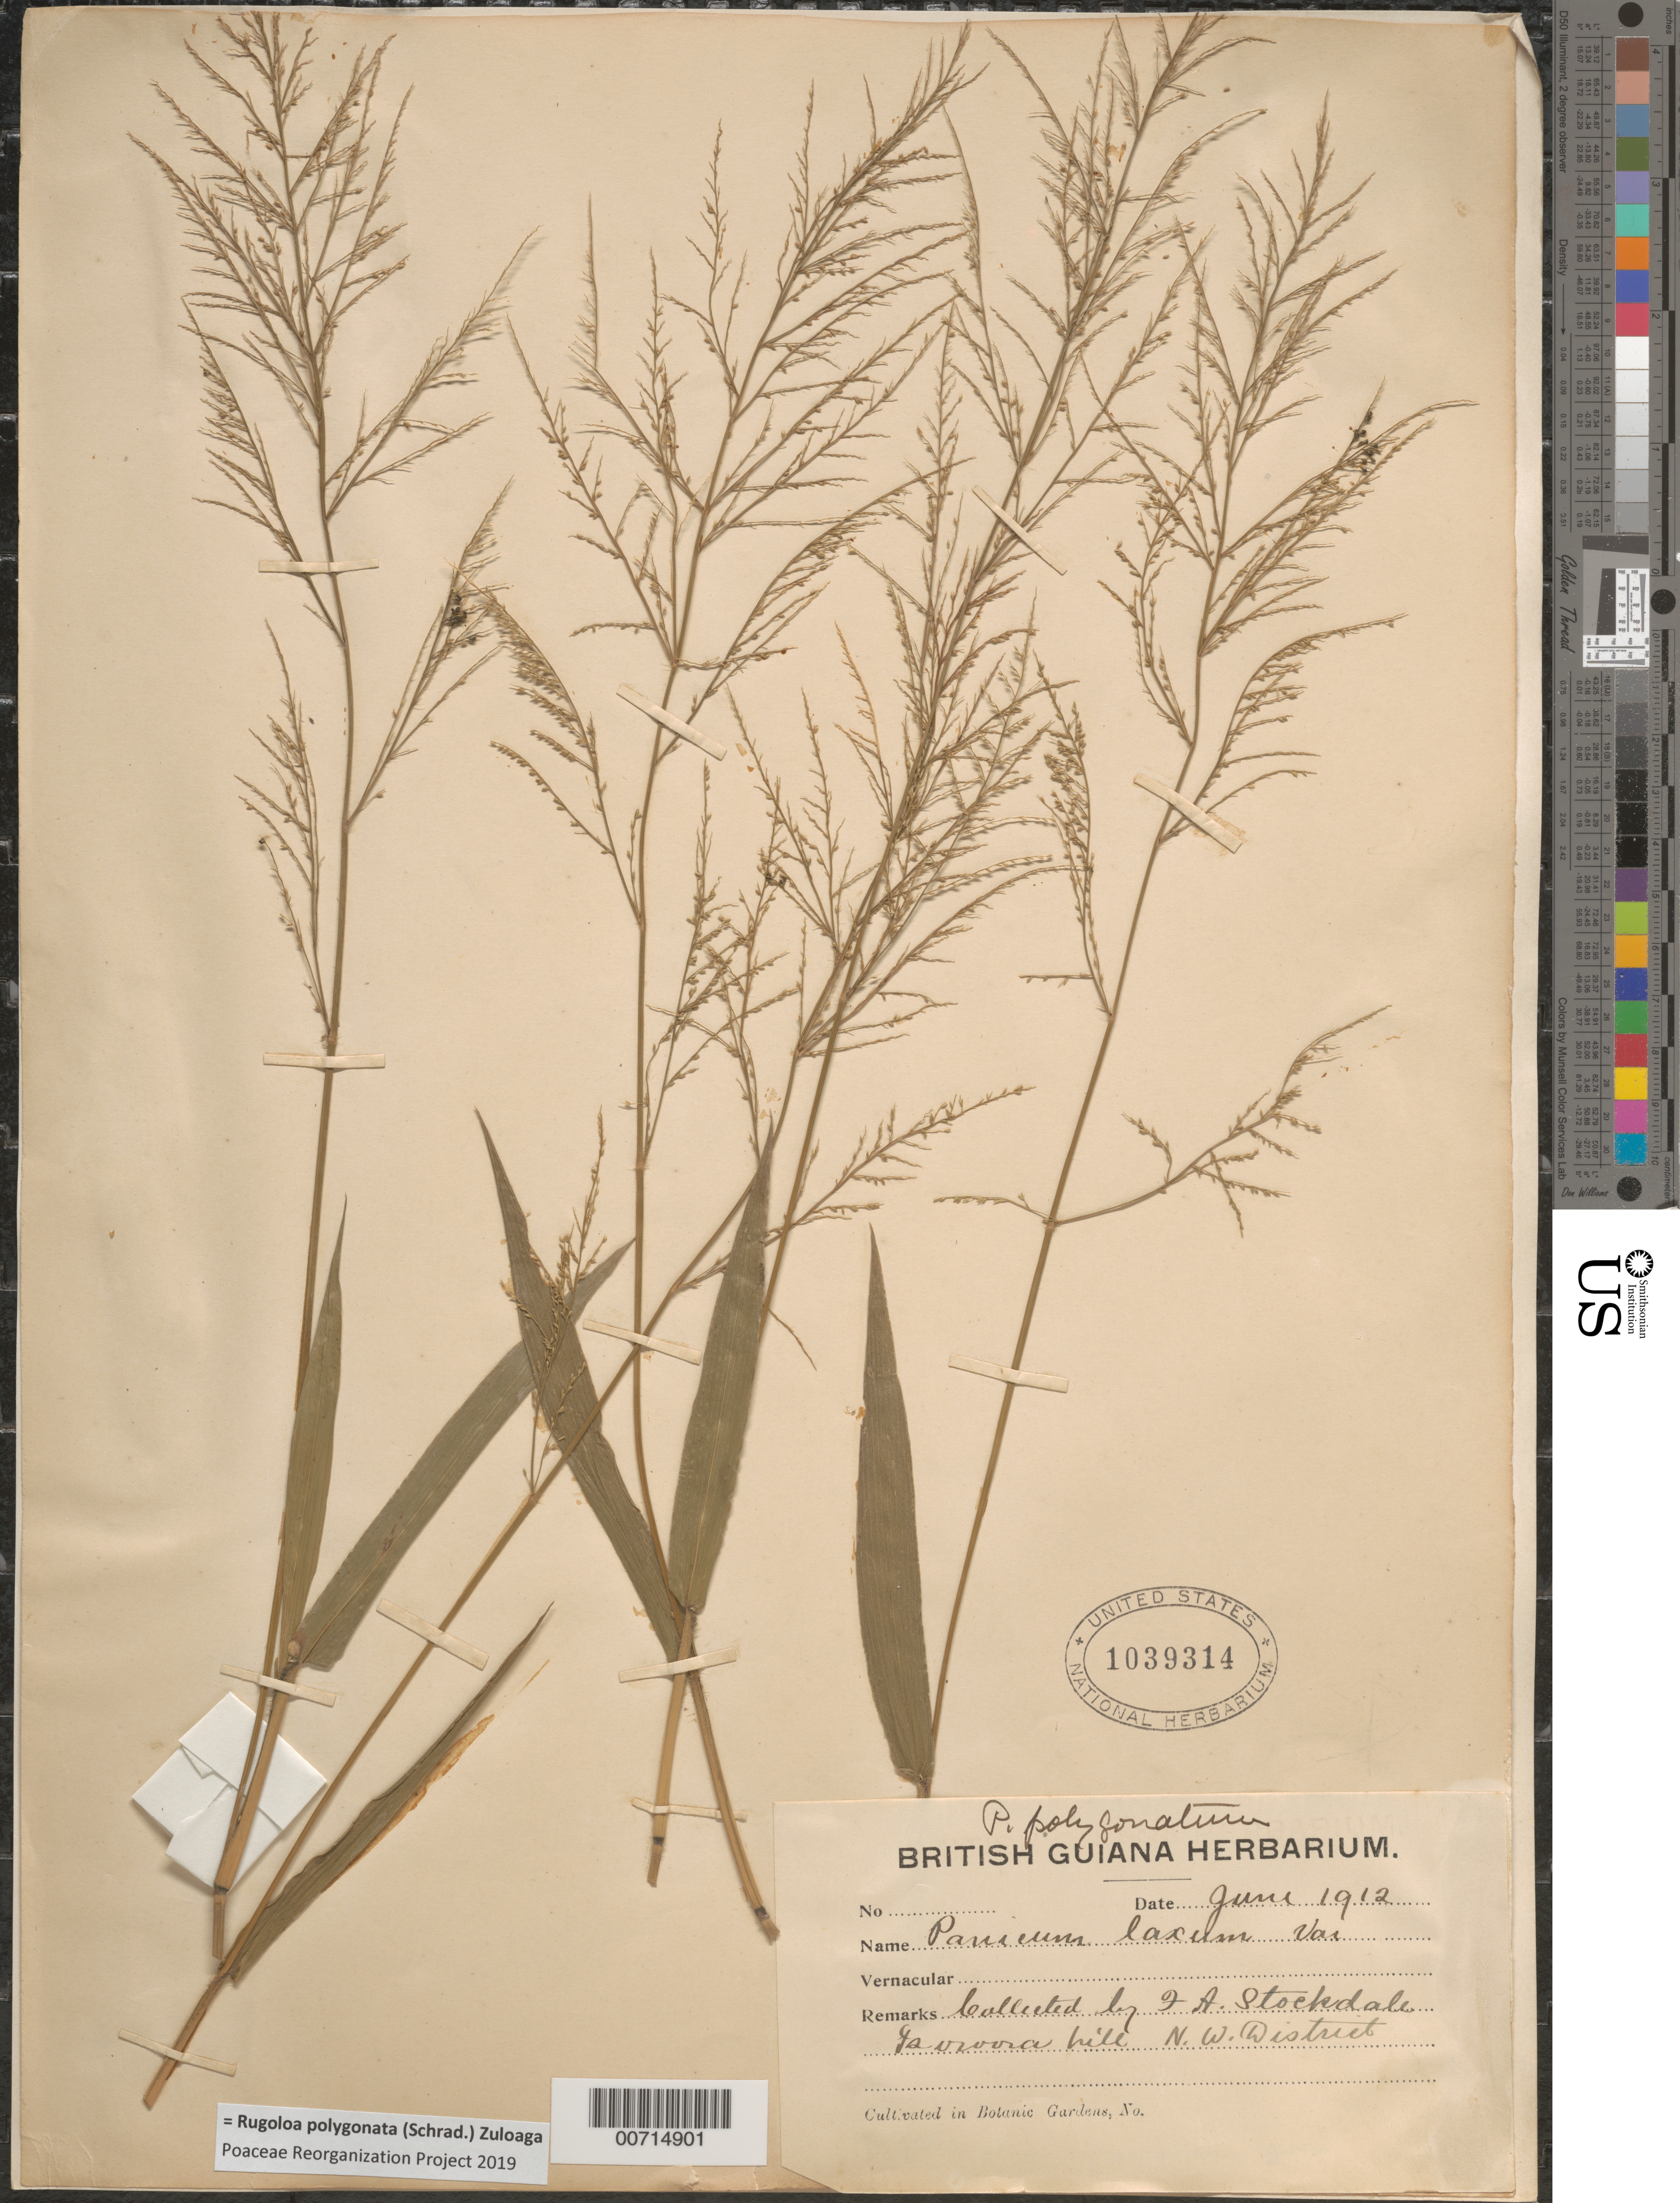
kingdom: Plantae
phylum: Tracheophyta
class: Liliopsida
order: Poales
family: Poaceae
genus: Rugoloa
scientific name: Rugoloa polygonata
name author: (Schrad.) Zuloaga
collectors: F. Stockdale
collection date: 1912-06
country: Guyana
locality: Isowora [interpreted] hill. N. W. District. Botanic Gardens.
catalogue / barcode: US 1039314